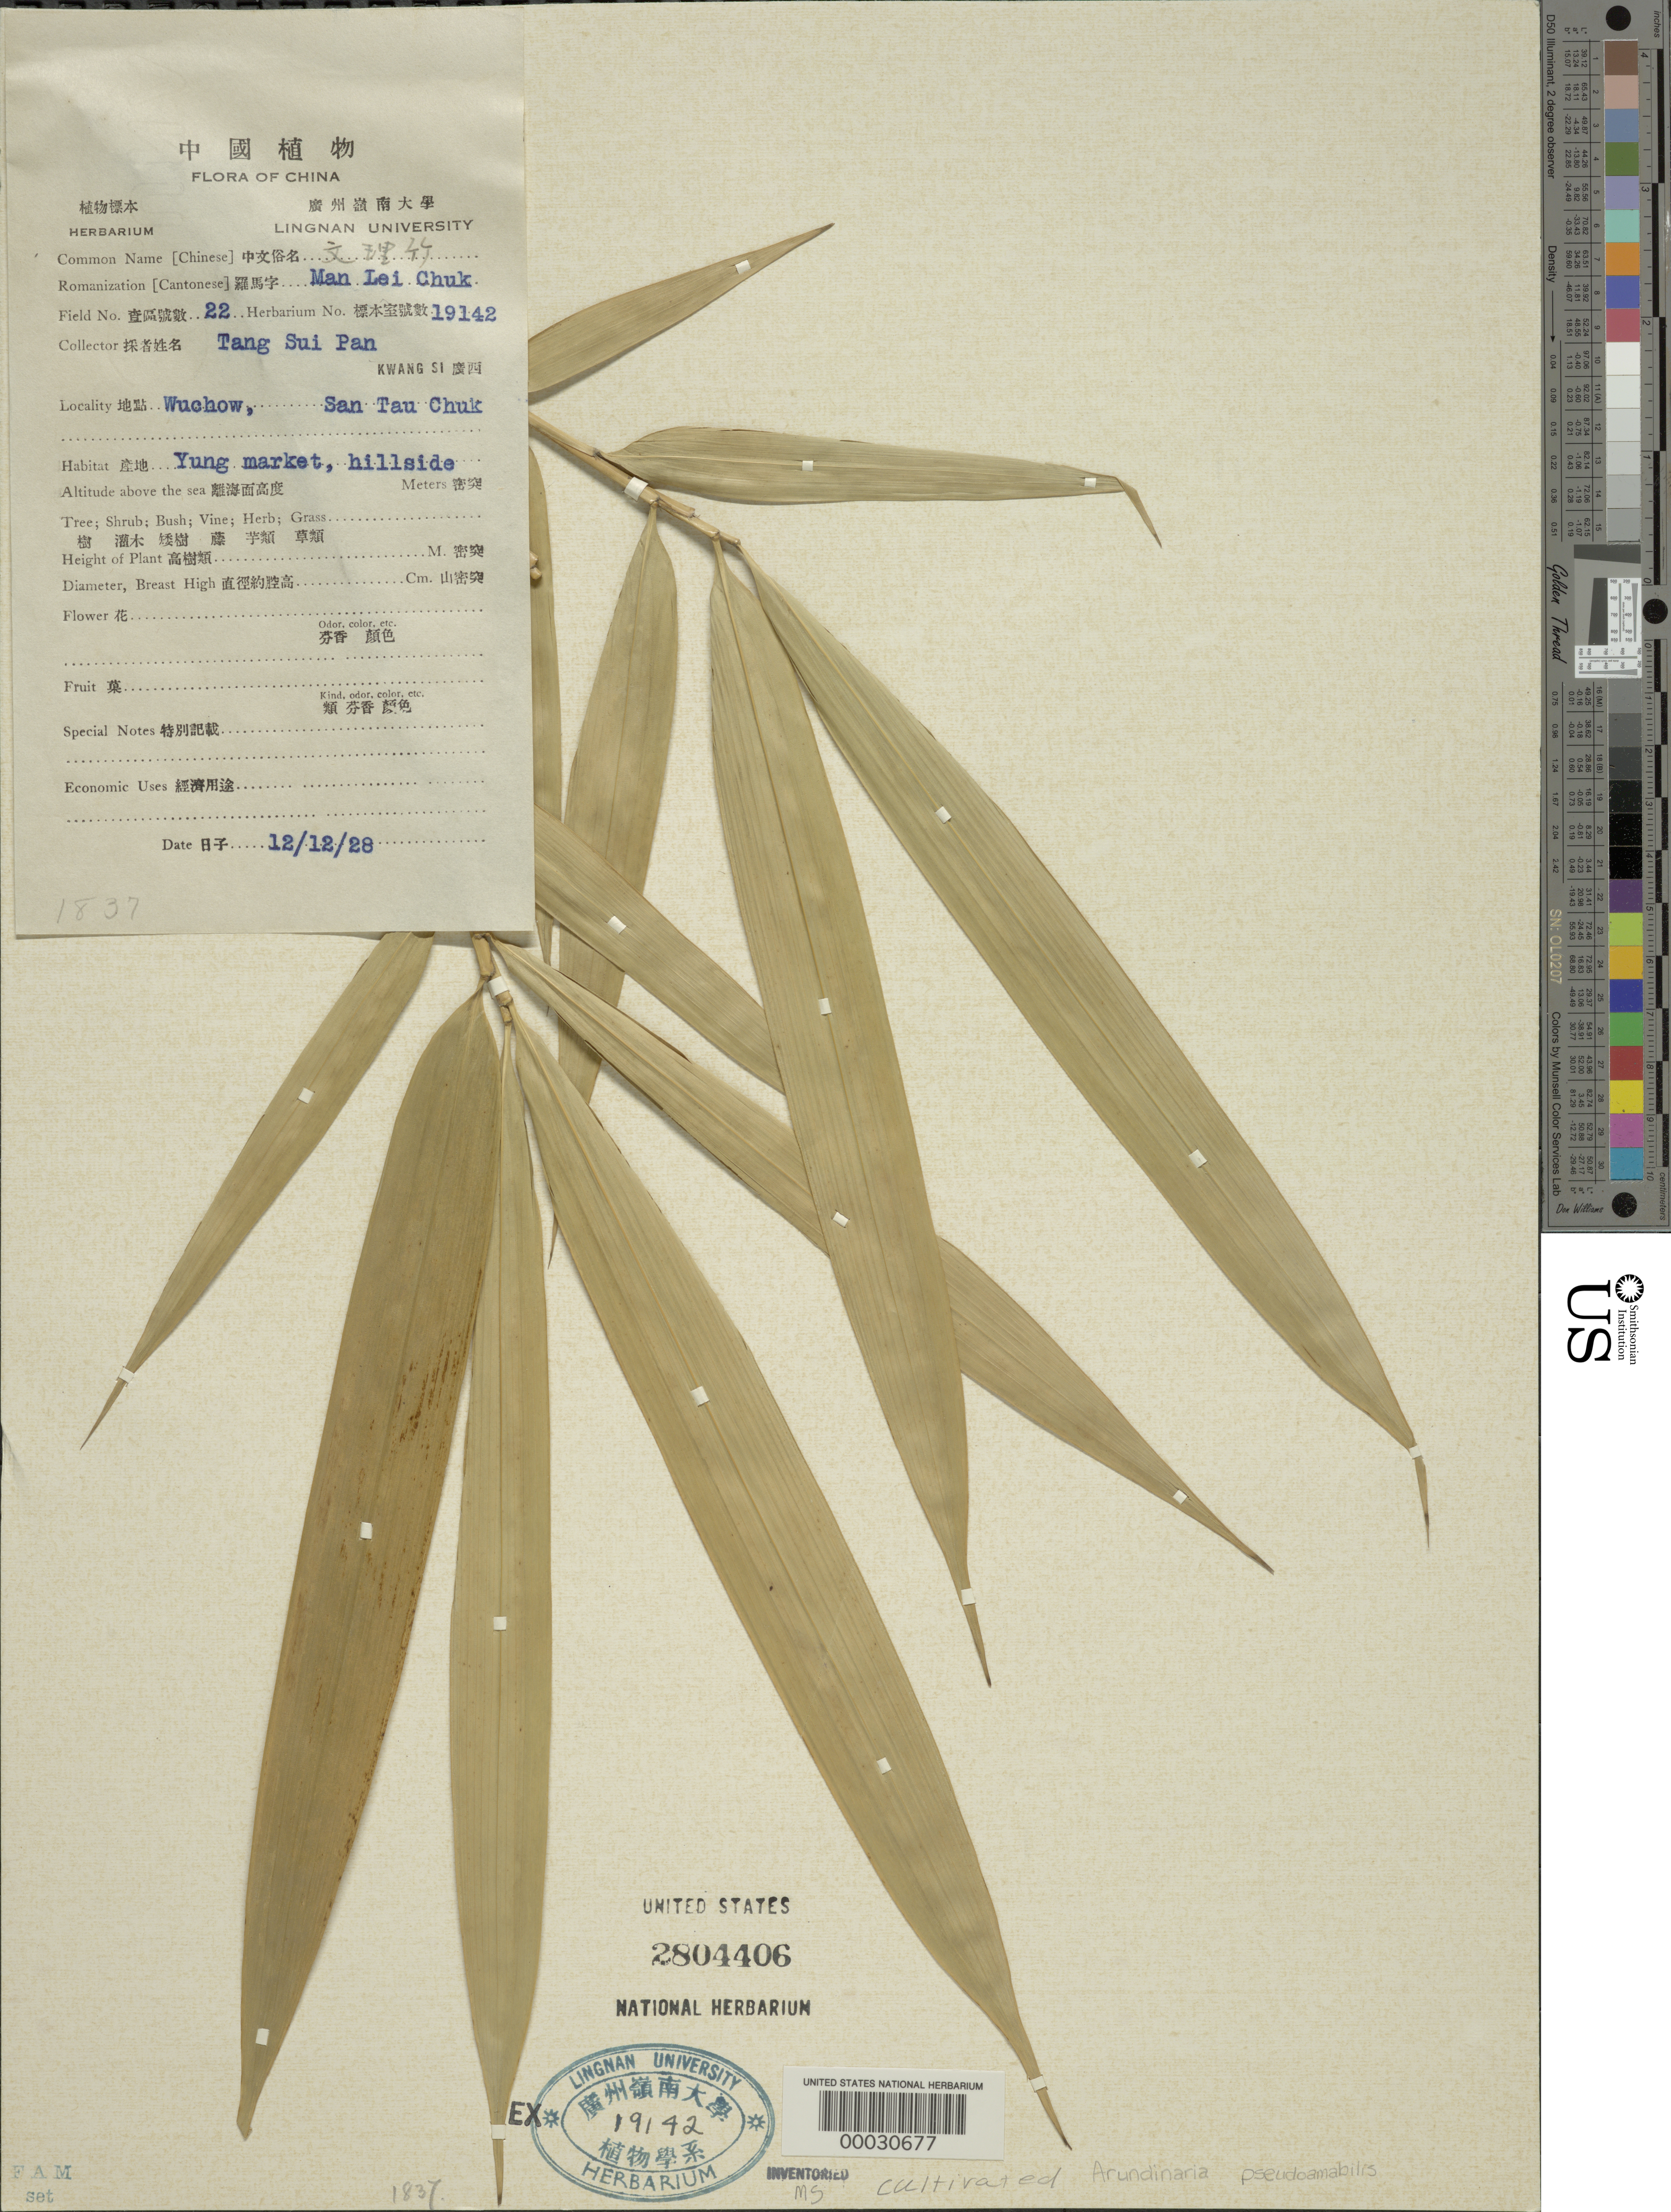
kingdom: Plantae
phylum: Tracheophyta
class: Liliopsida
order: Poales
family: Poaceae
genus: Arundinaria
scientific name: Arundinaria pseudoamabilis McClure, ined.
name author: McClure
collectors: S. P. Tang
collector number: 22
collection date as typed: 12 Dec 1928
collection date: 1928-12-12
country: China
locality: Wuchow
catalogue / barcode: US 2804406